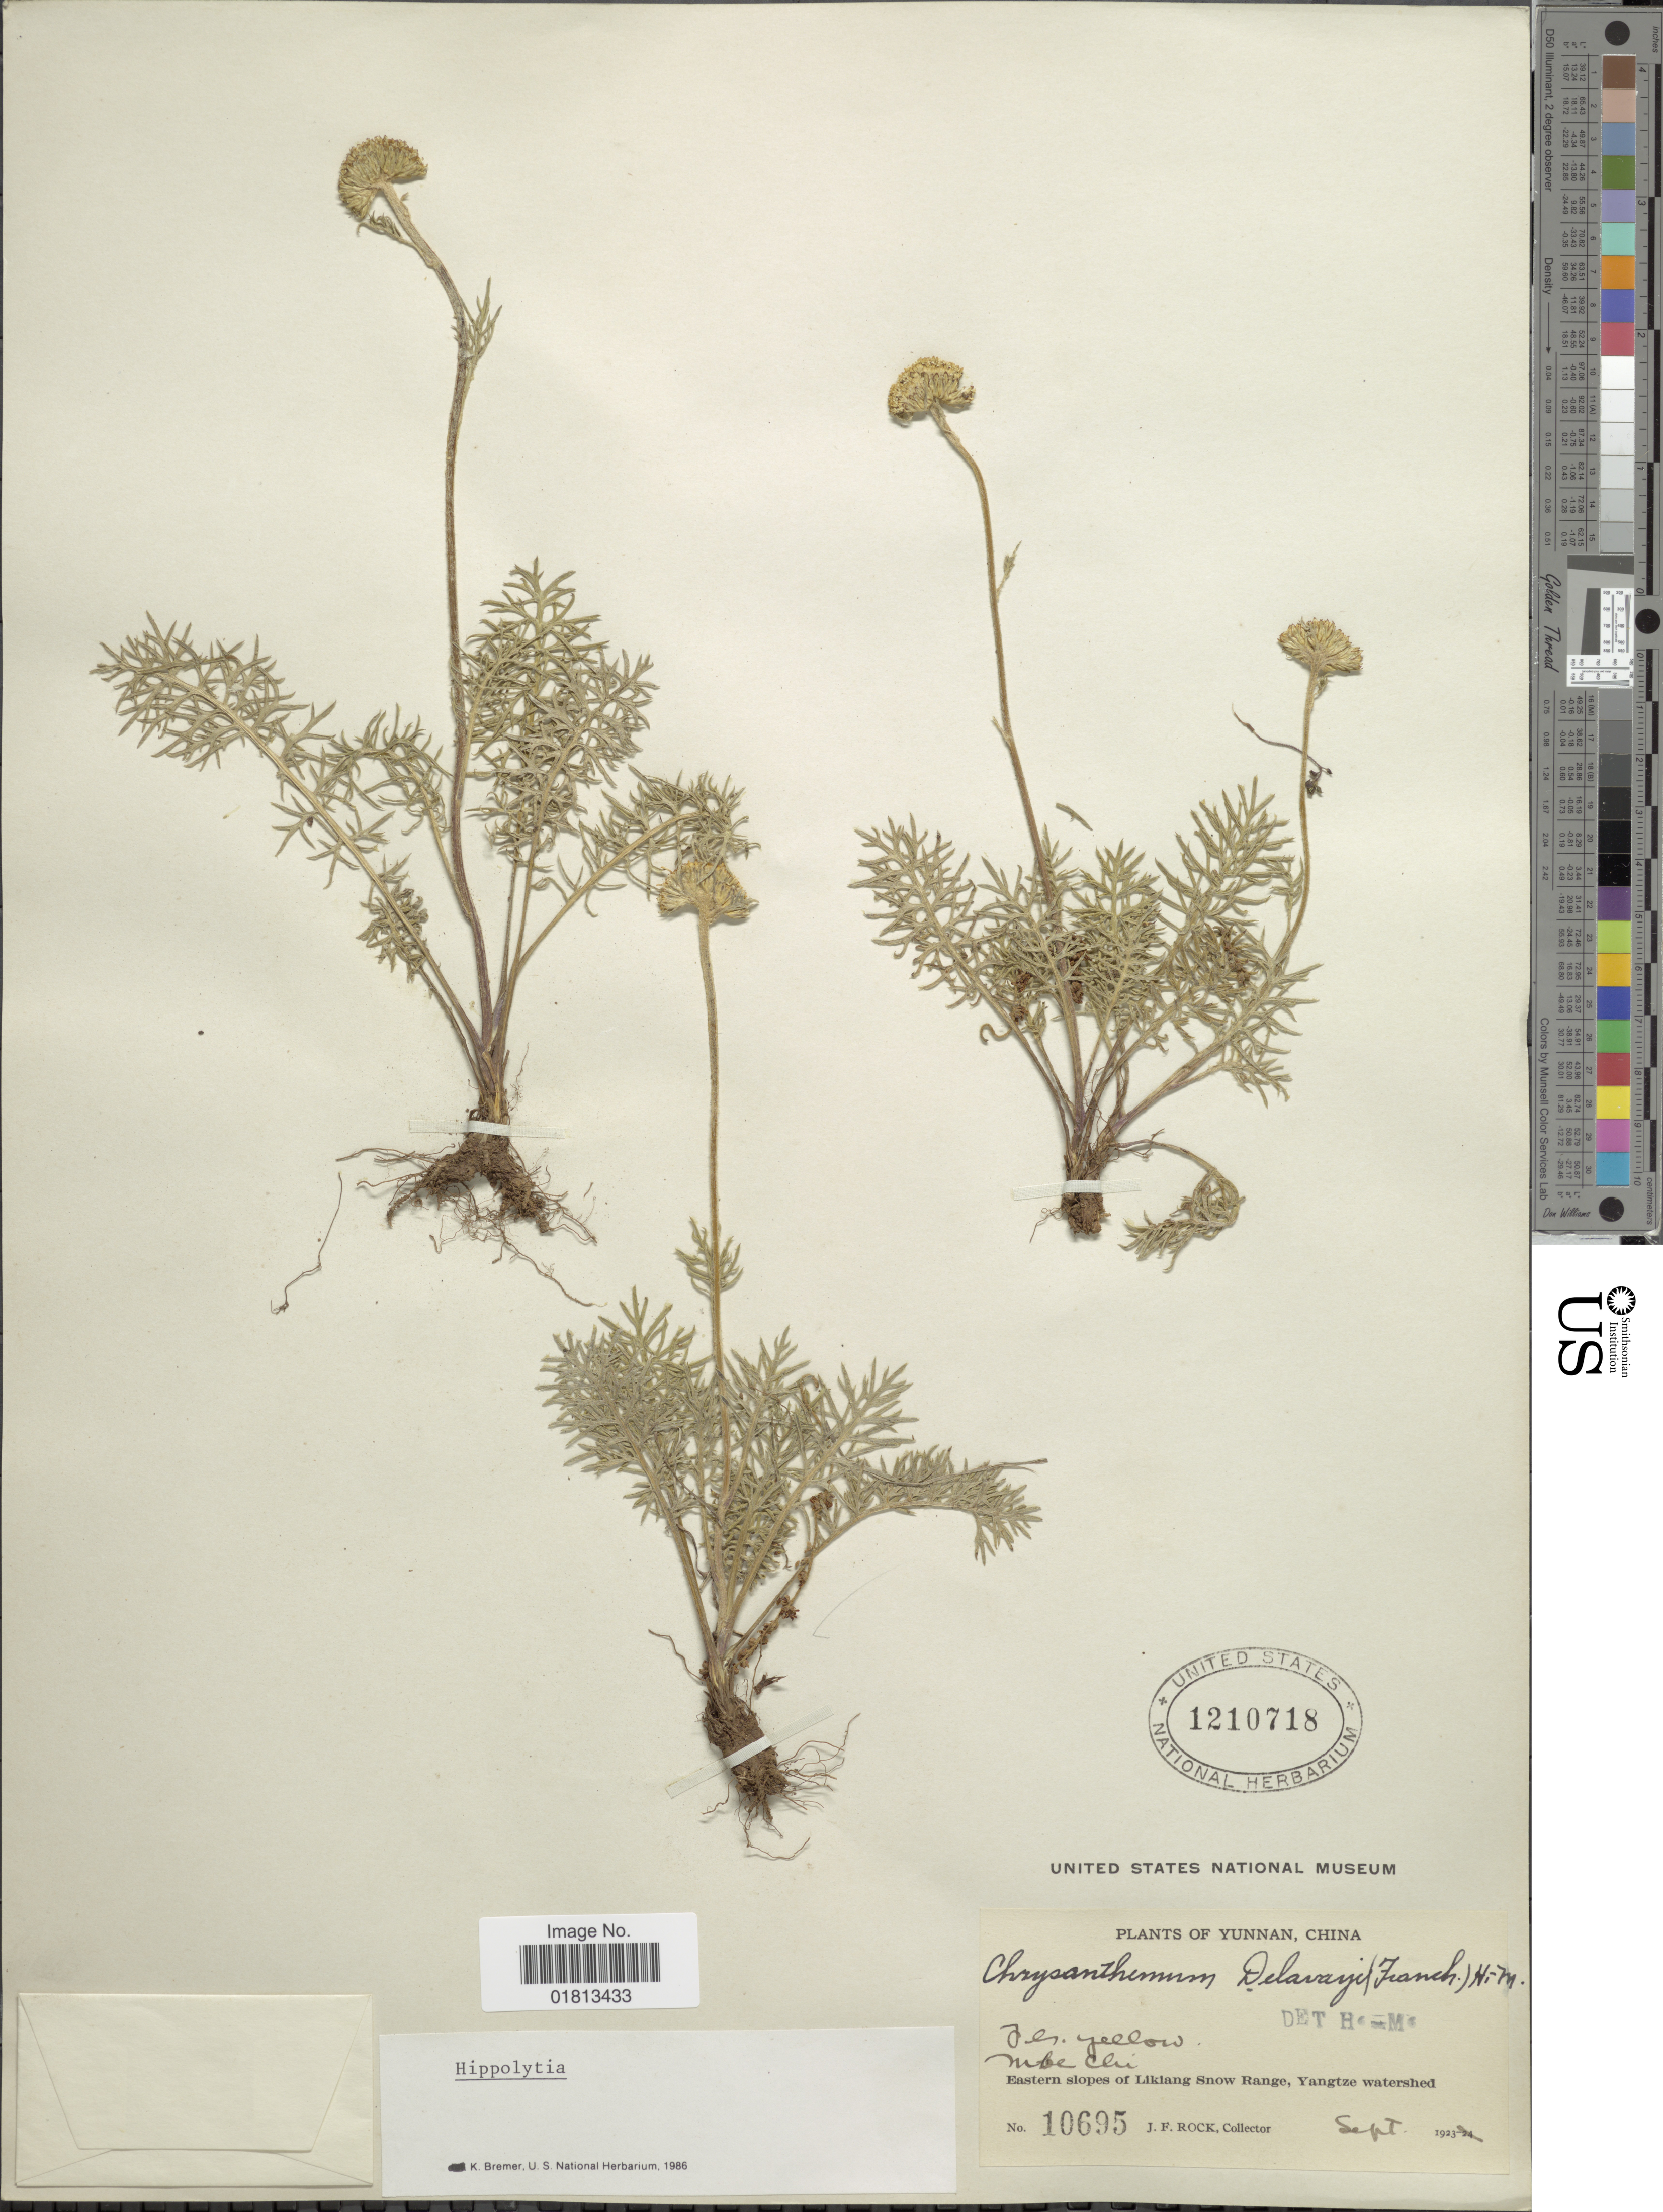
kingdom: Plantae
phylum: Tracheophyta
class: Magnoliopsida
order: Asterales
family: Asteraceae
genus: Hippolytia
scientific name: Hippolytia delavayi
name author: Franch.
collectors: J. Rock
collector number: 10695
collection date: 1923-09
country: China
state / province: Yunnan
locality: Yunnan, China, Eastern slopes of Likiang Snow Range, Yangtze watershed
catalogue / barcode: US 1210718